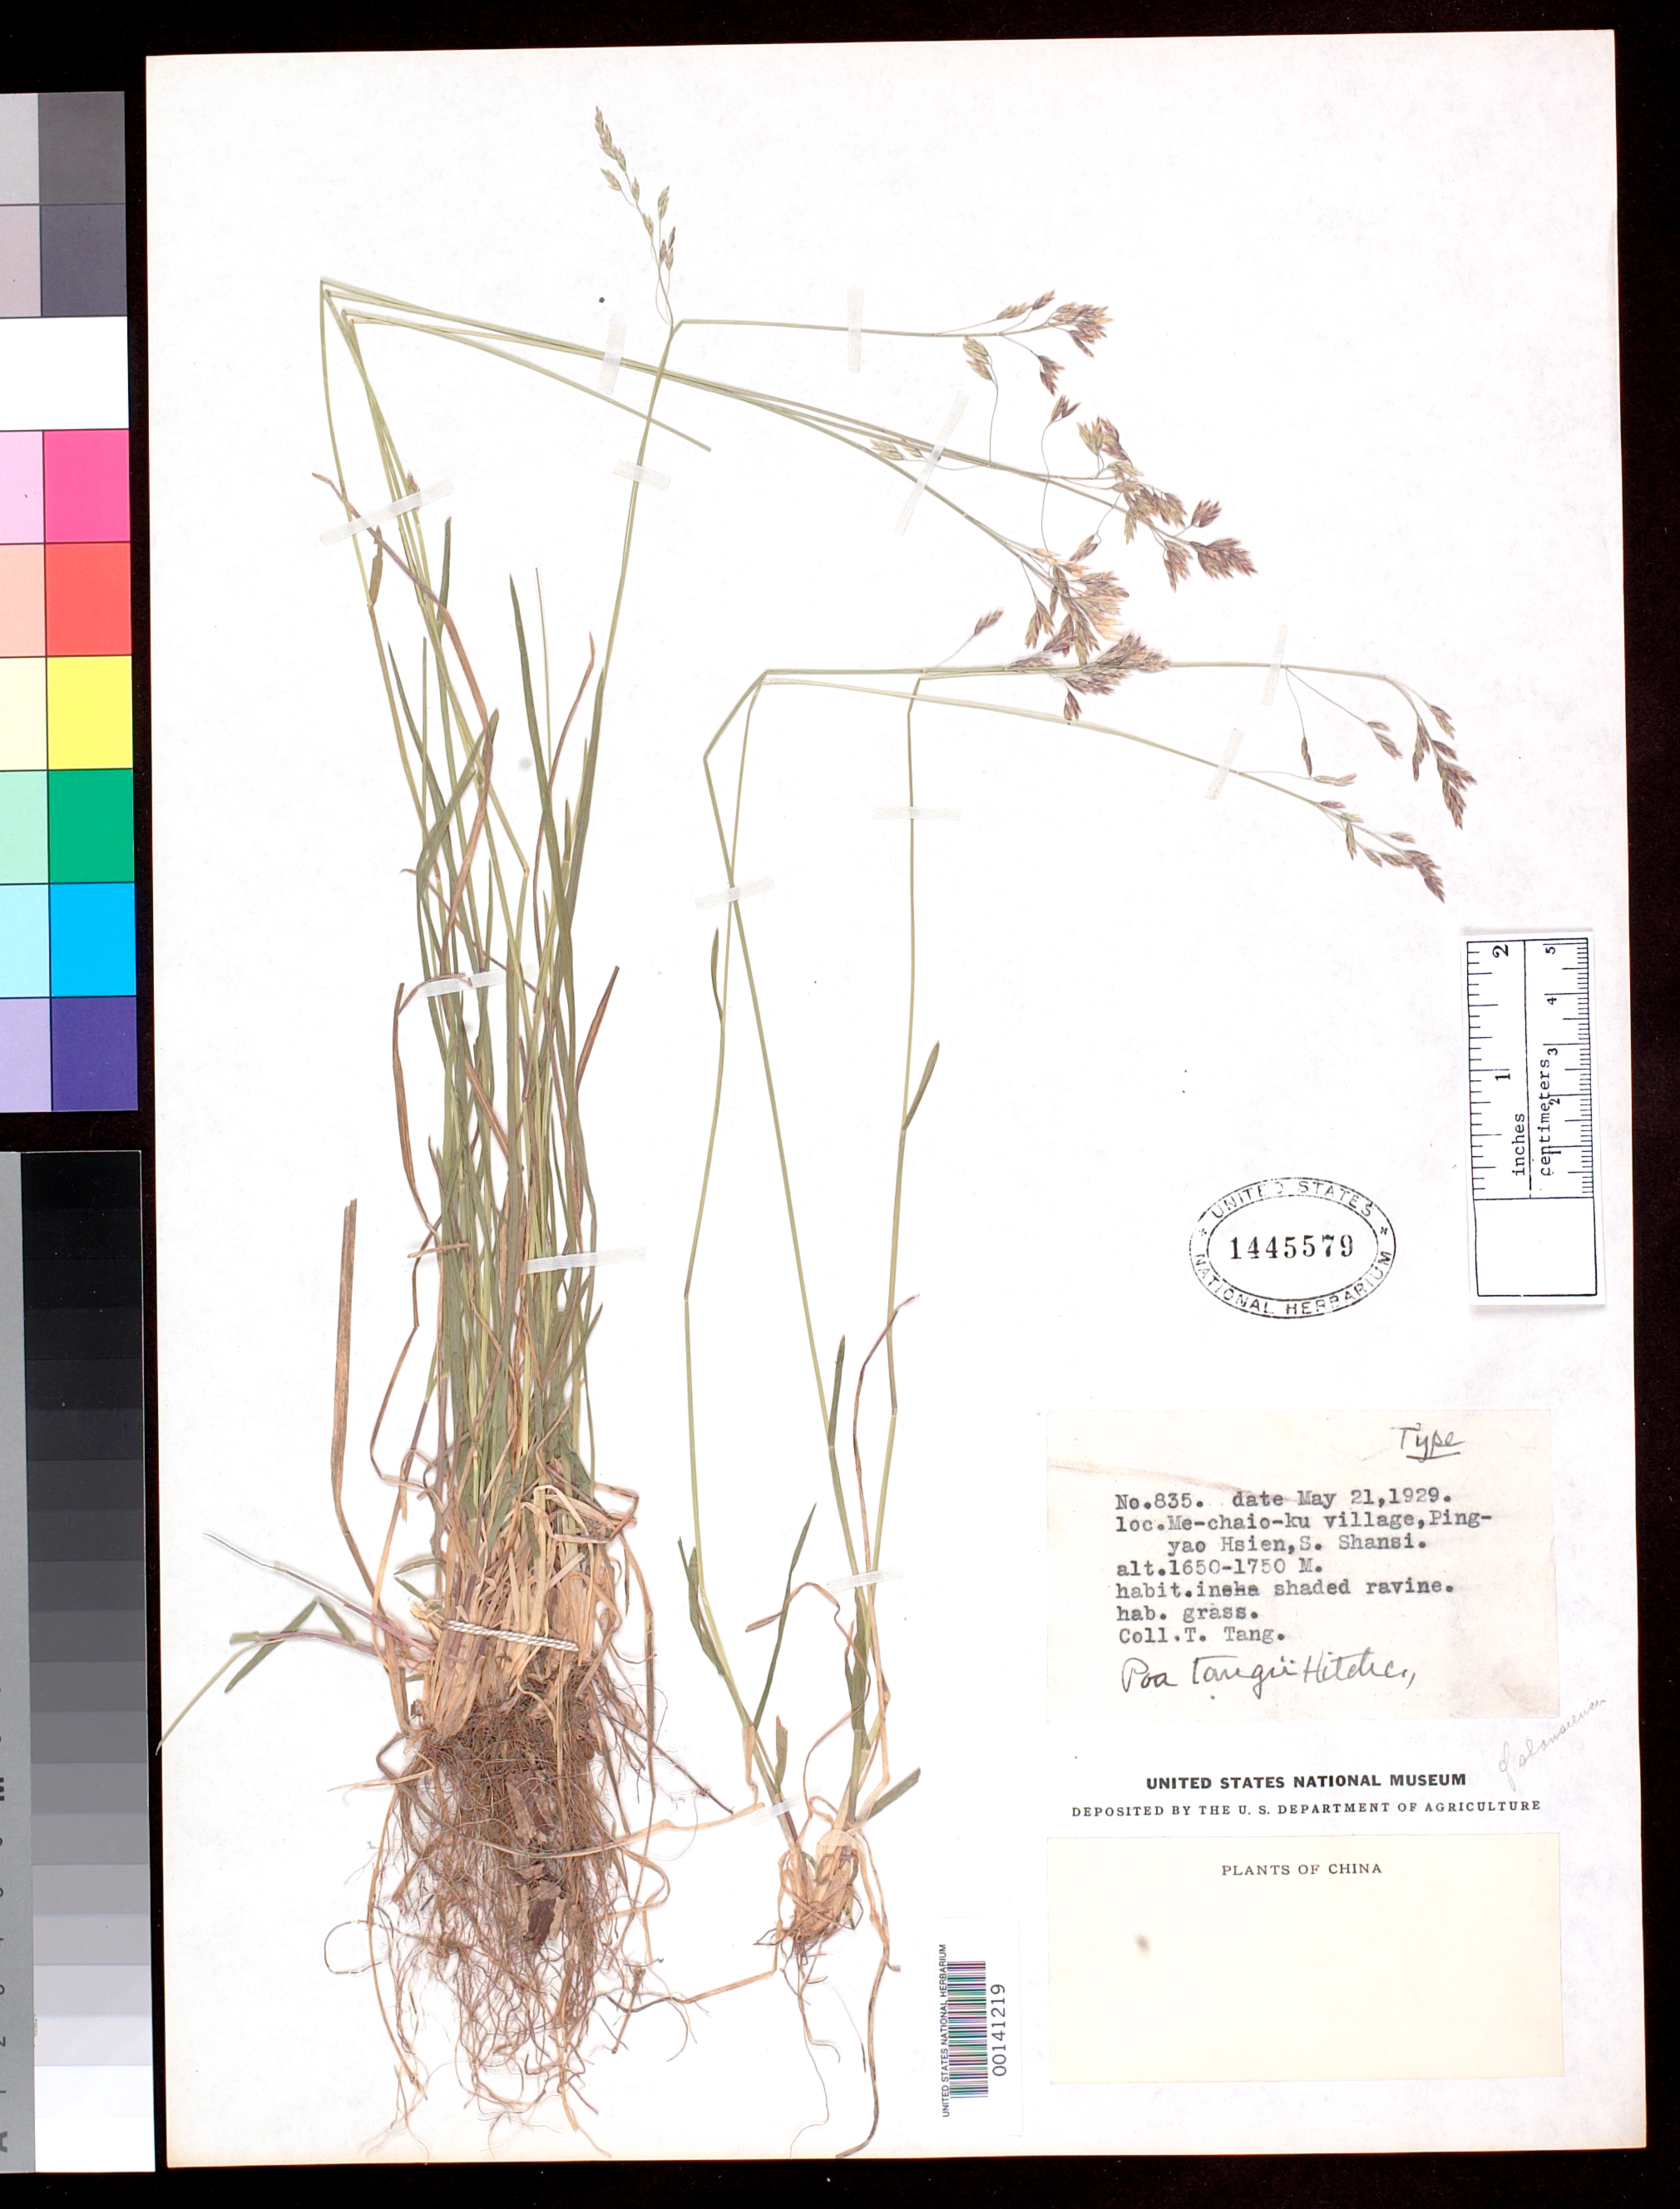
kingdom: Plantae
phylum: Tracheophyta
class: Liliopsida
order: Poales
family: Poaceae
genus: Poa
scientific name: Poa tangii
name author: Hitchc.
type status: Holotype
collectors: T. Tang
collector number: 835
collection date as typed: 21 May 1929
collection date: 1929-05-21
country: China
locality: Shansi, Hsien, Ping-yao, Me-chaio-ku.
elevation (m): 1700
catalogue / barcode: US 1445579